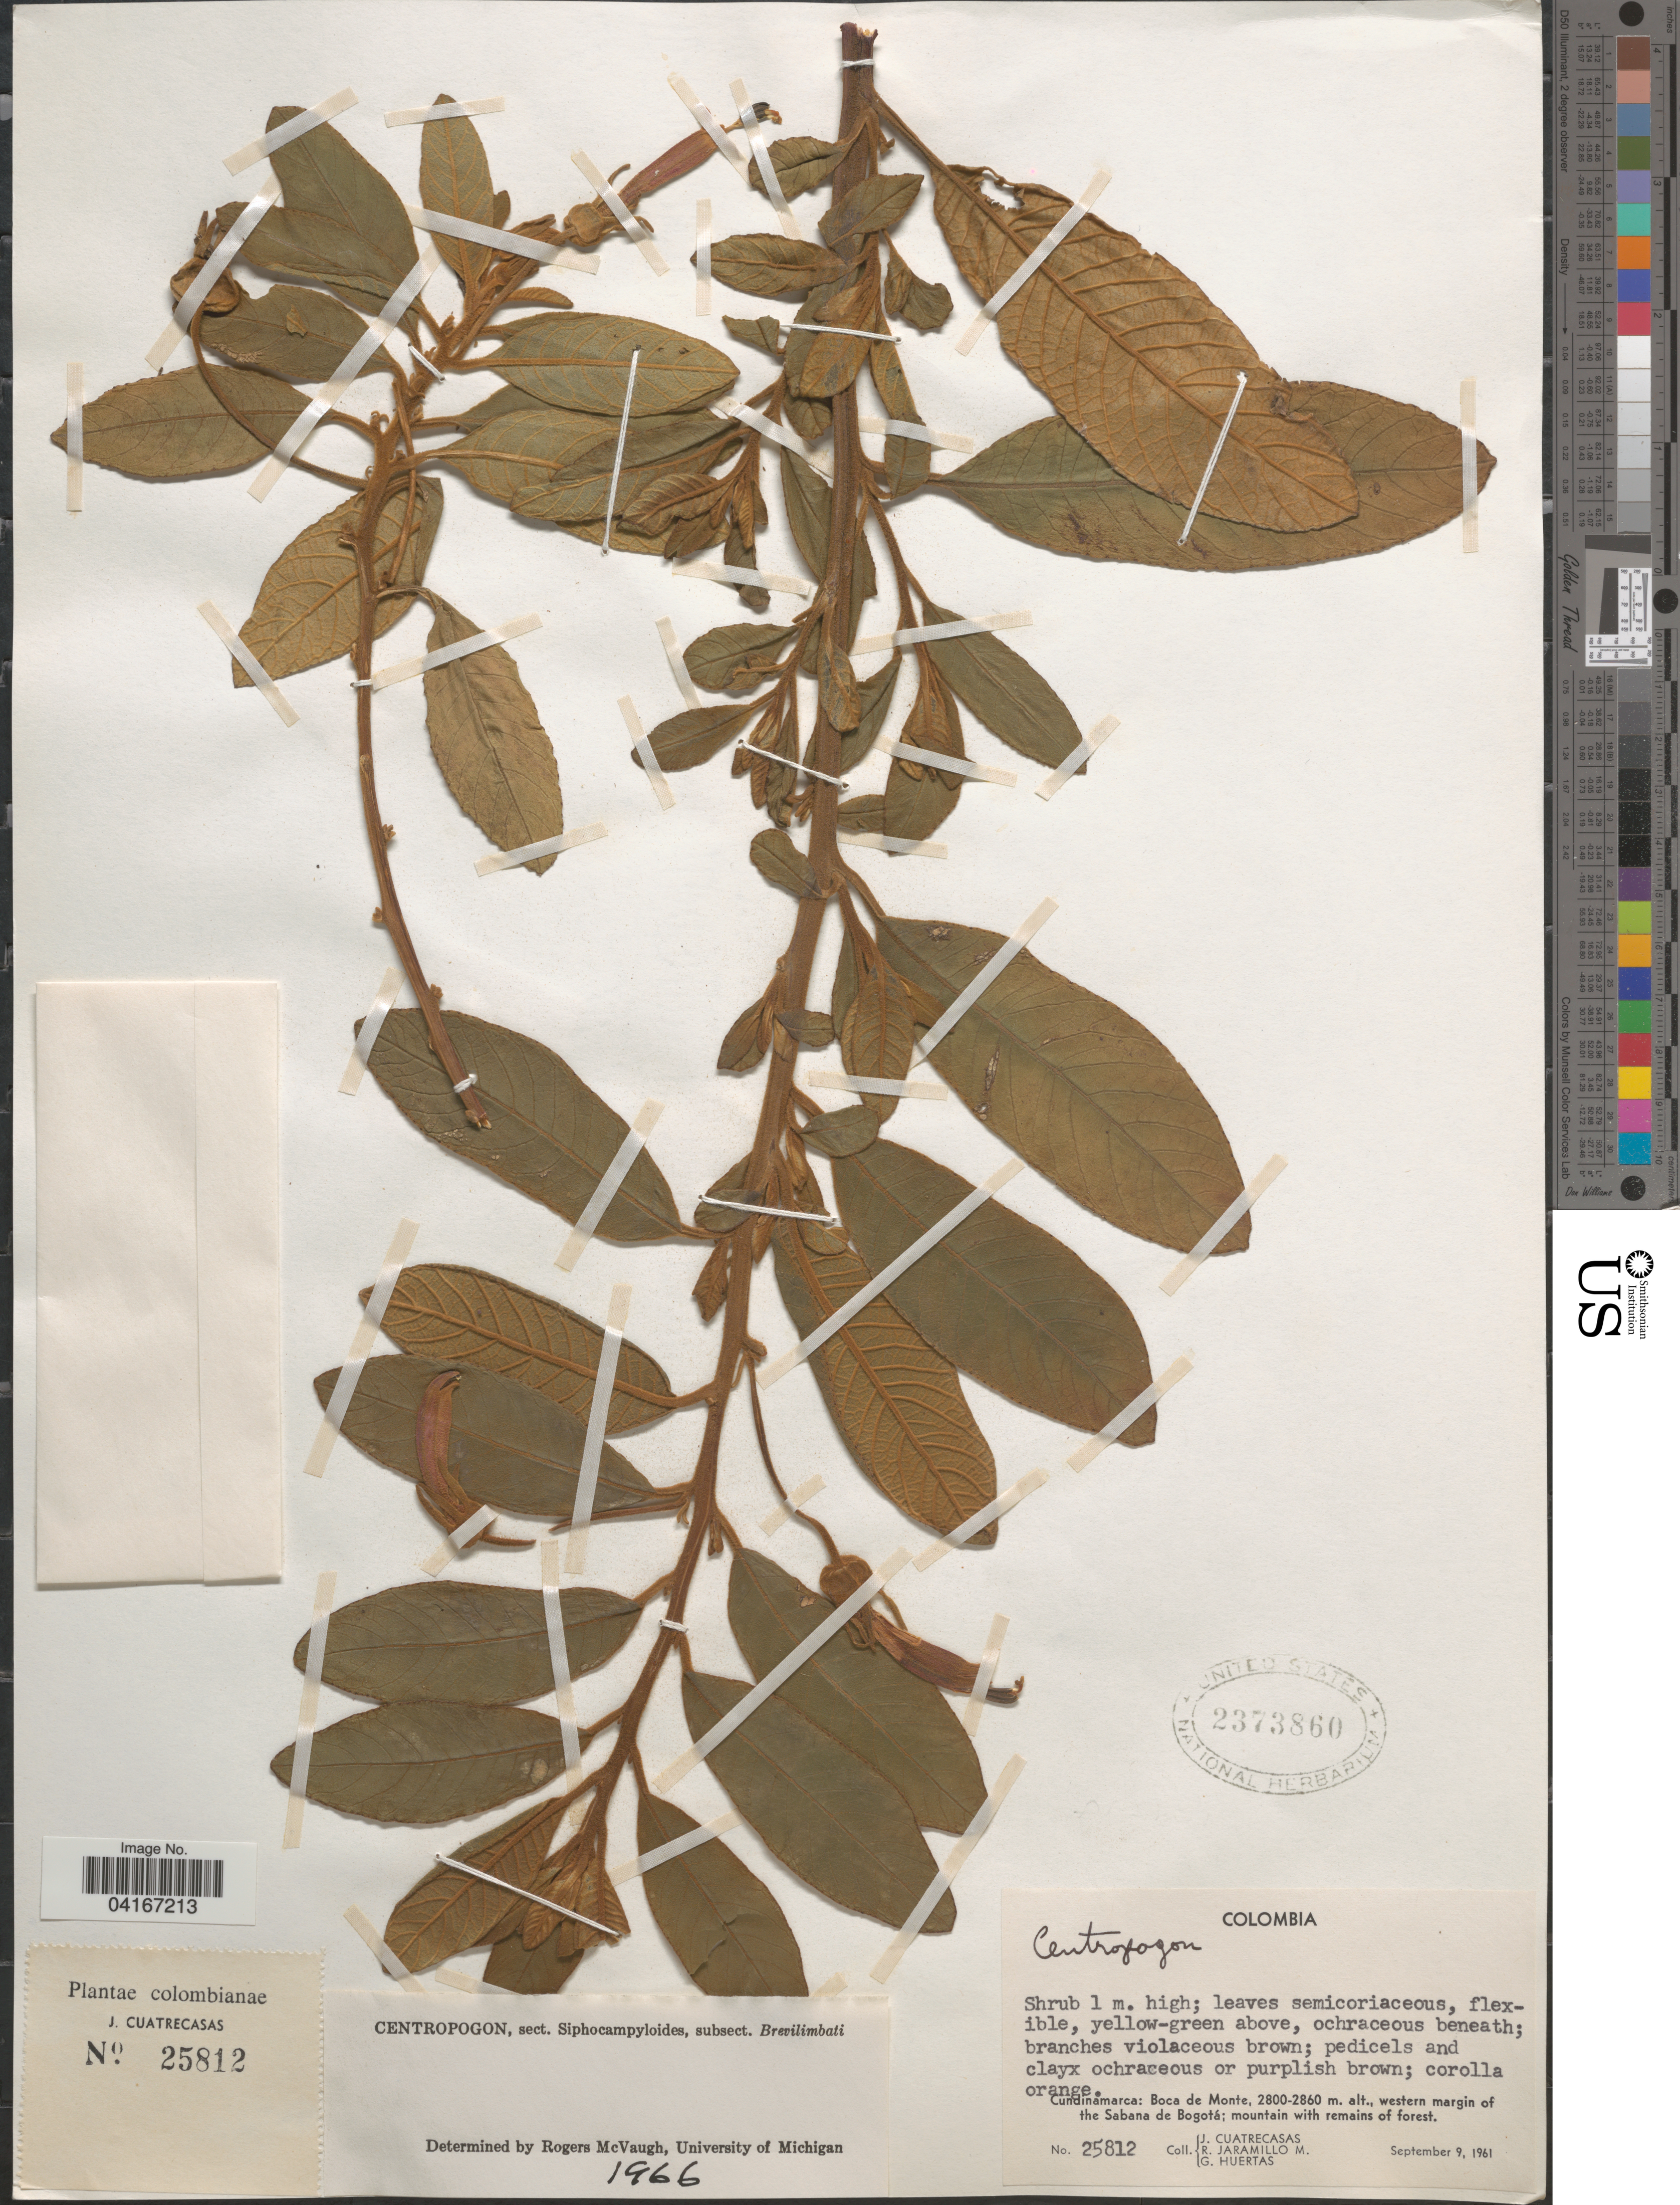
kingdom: Plantae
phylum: Tracheophyta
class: Magnoliopsida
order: Asterales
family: Campanulaceae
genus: Centropogon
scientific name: Centropogon sp.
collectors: J. Cuatrecasas, R. Jaramillo M. & G. Huertas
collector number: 25812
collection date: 1961-09-09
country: Colombia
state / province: Cundinamarca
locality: Boca de Monte, western margin of the Sabana de Bogotá; mountain with remains of forest.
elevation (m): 2800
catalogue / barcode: US 2373860